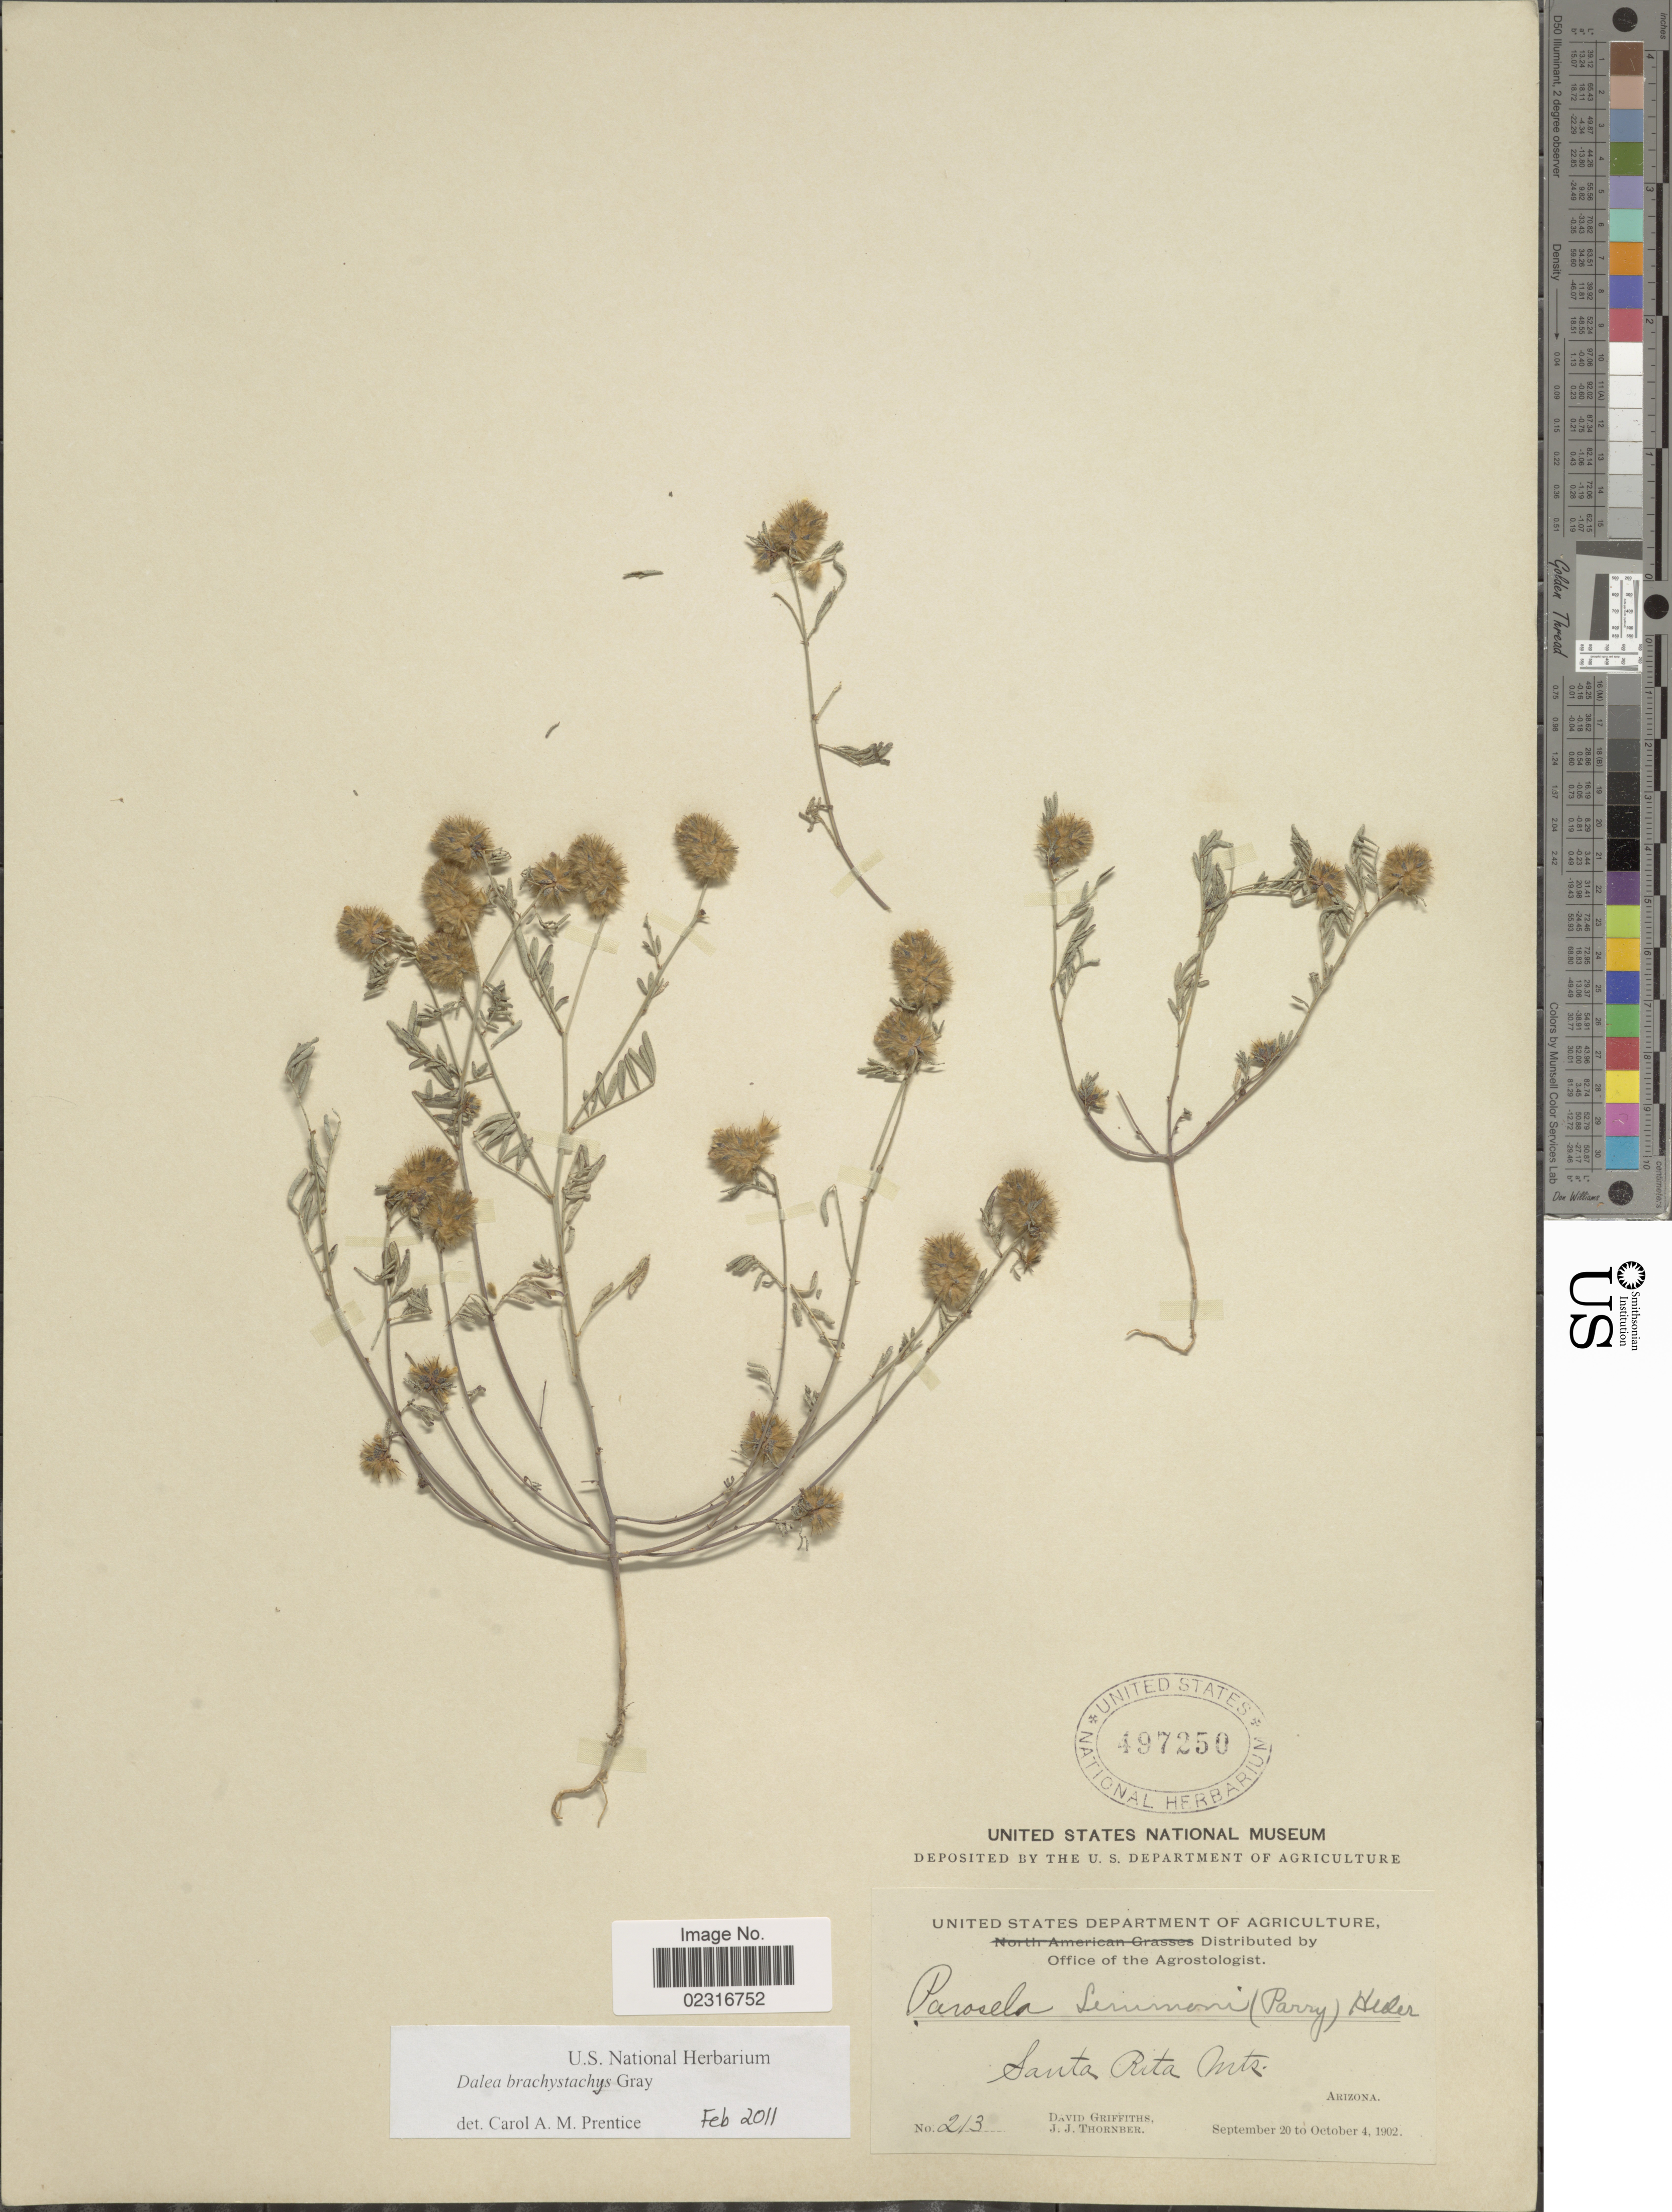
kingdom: Plantae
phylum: Tracheophyta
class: Magnoliopsida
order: Fabales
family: Fabaceae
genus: Dalea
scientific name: Dalea brachystachys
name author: A. Gray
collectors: D. Griffiths & J. Thornber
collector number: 213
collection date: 1902-09-20/1902-10-01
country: United States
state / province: Arizona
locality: Santa Rita Mts.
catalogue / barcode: US 497250